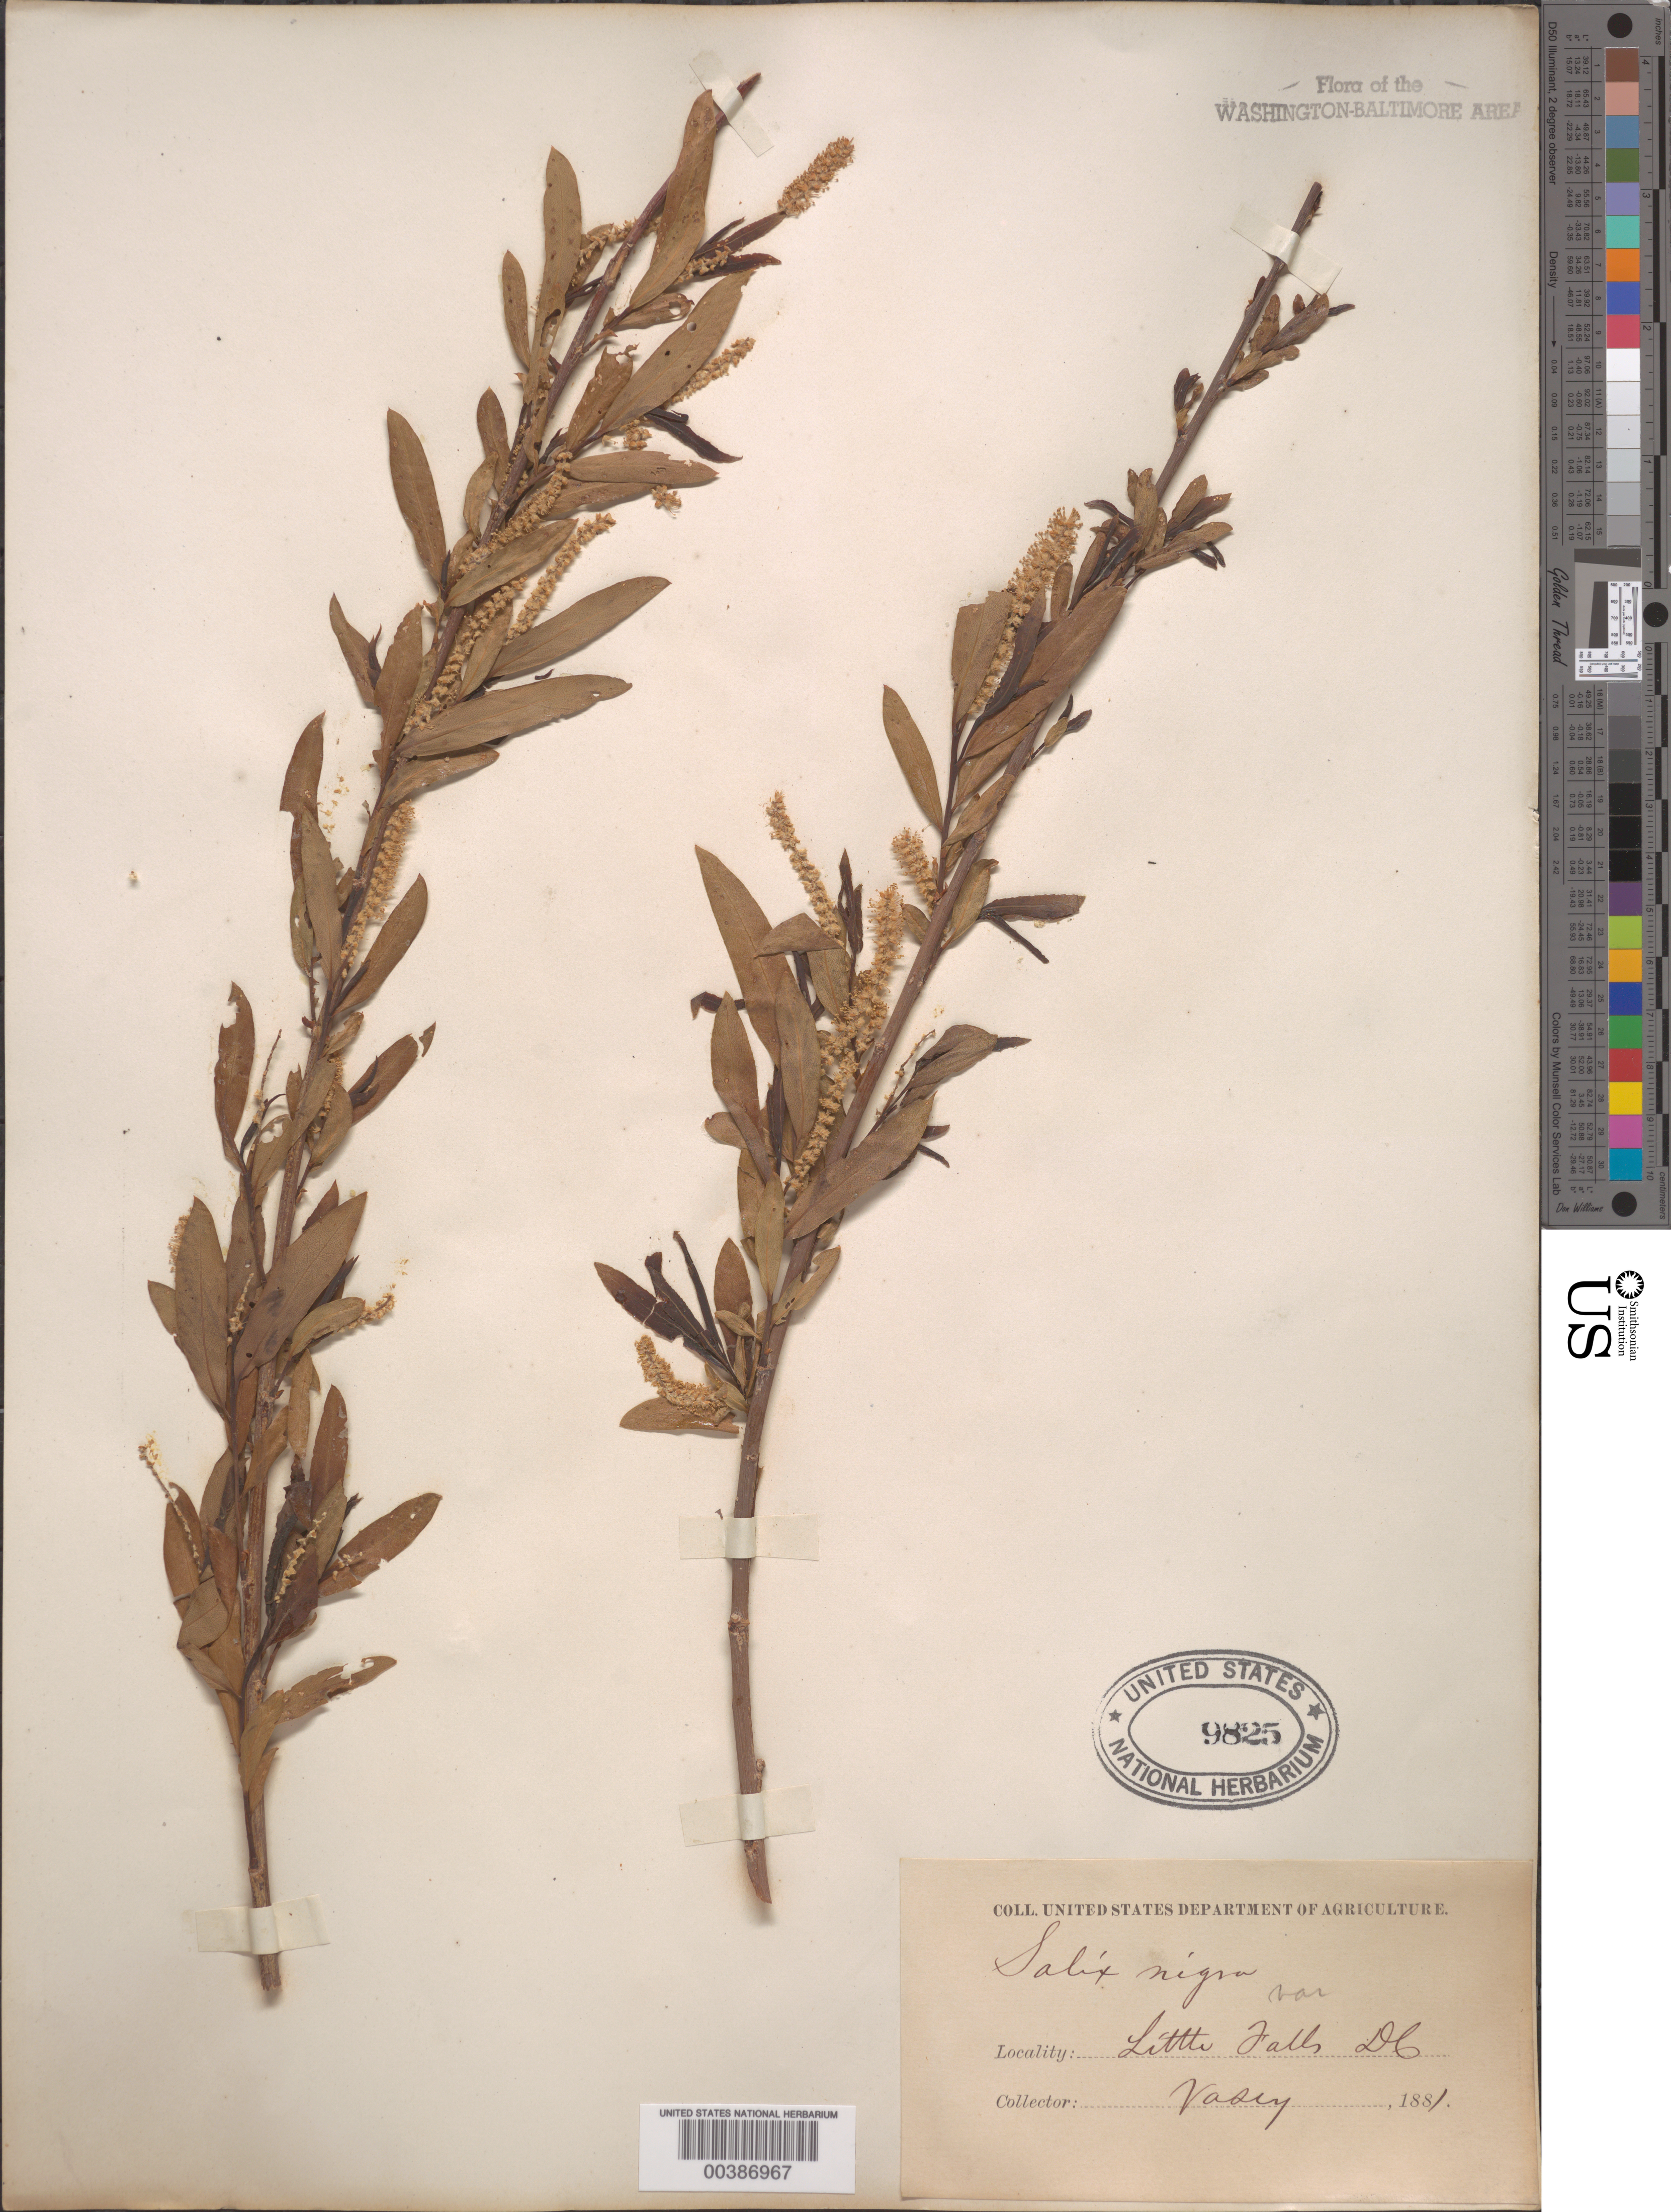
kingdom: Plantae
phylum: Tracheophyta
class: Magnoliopsida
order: Malpighiales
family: Salicaceae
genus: Salix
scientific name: Salix nigra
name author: Marshall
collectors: G. Vasey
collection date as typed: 1881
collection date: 1881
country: United States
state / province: District of Columbia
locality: Little Falls C. and O. Canal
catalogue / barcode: US 9825